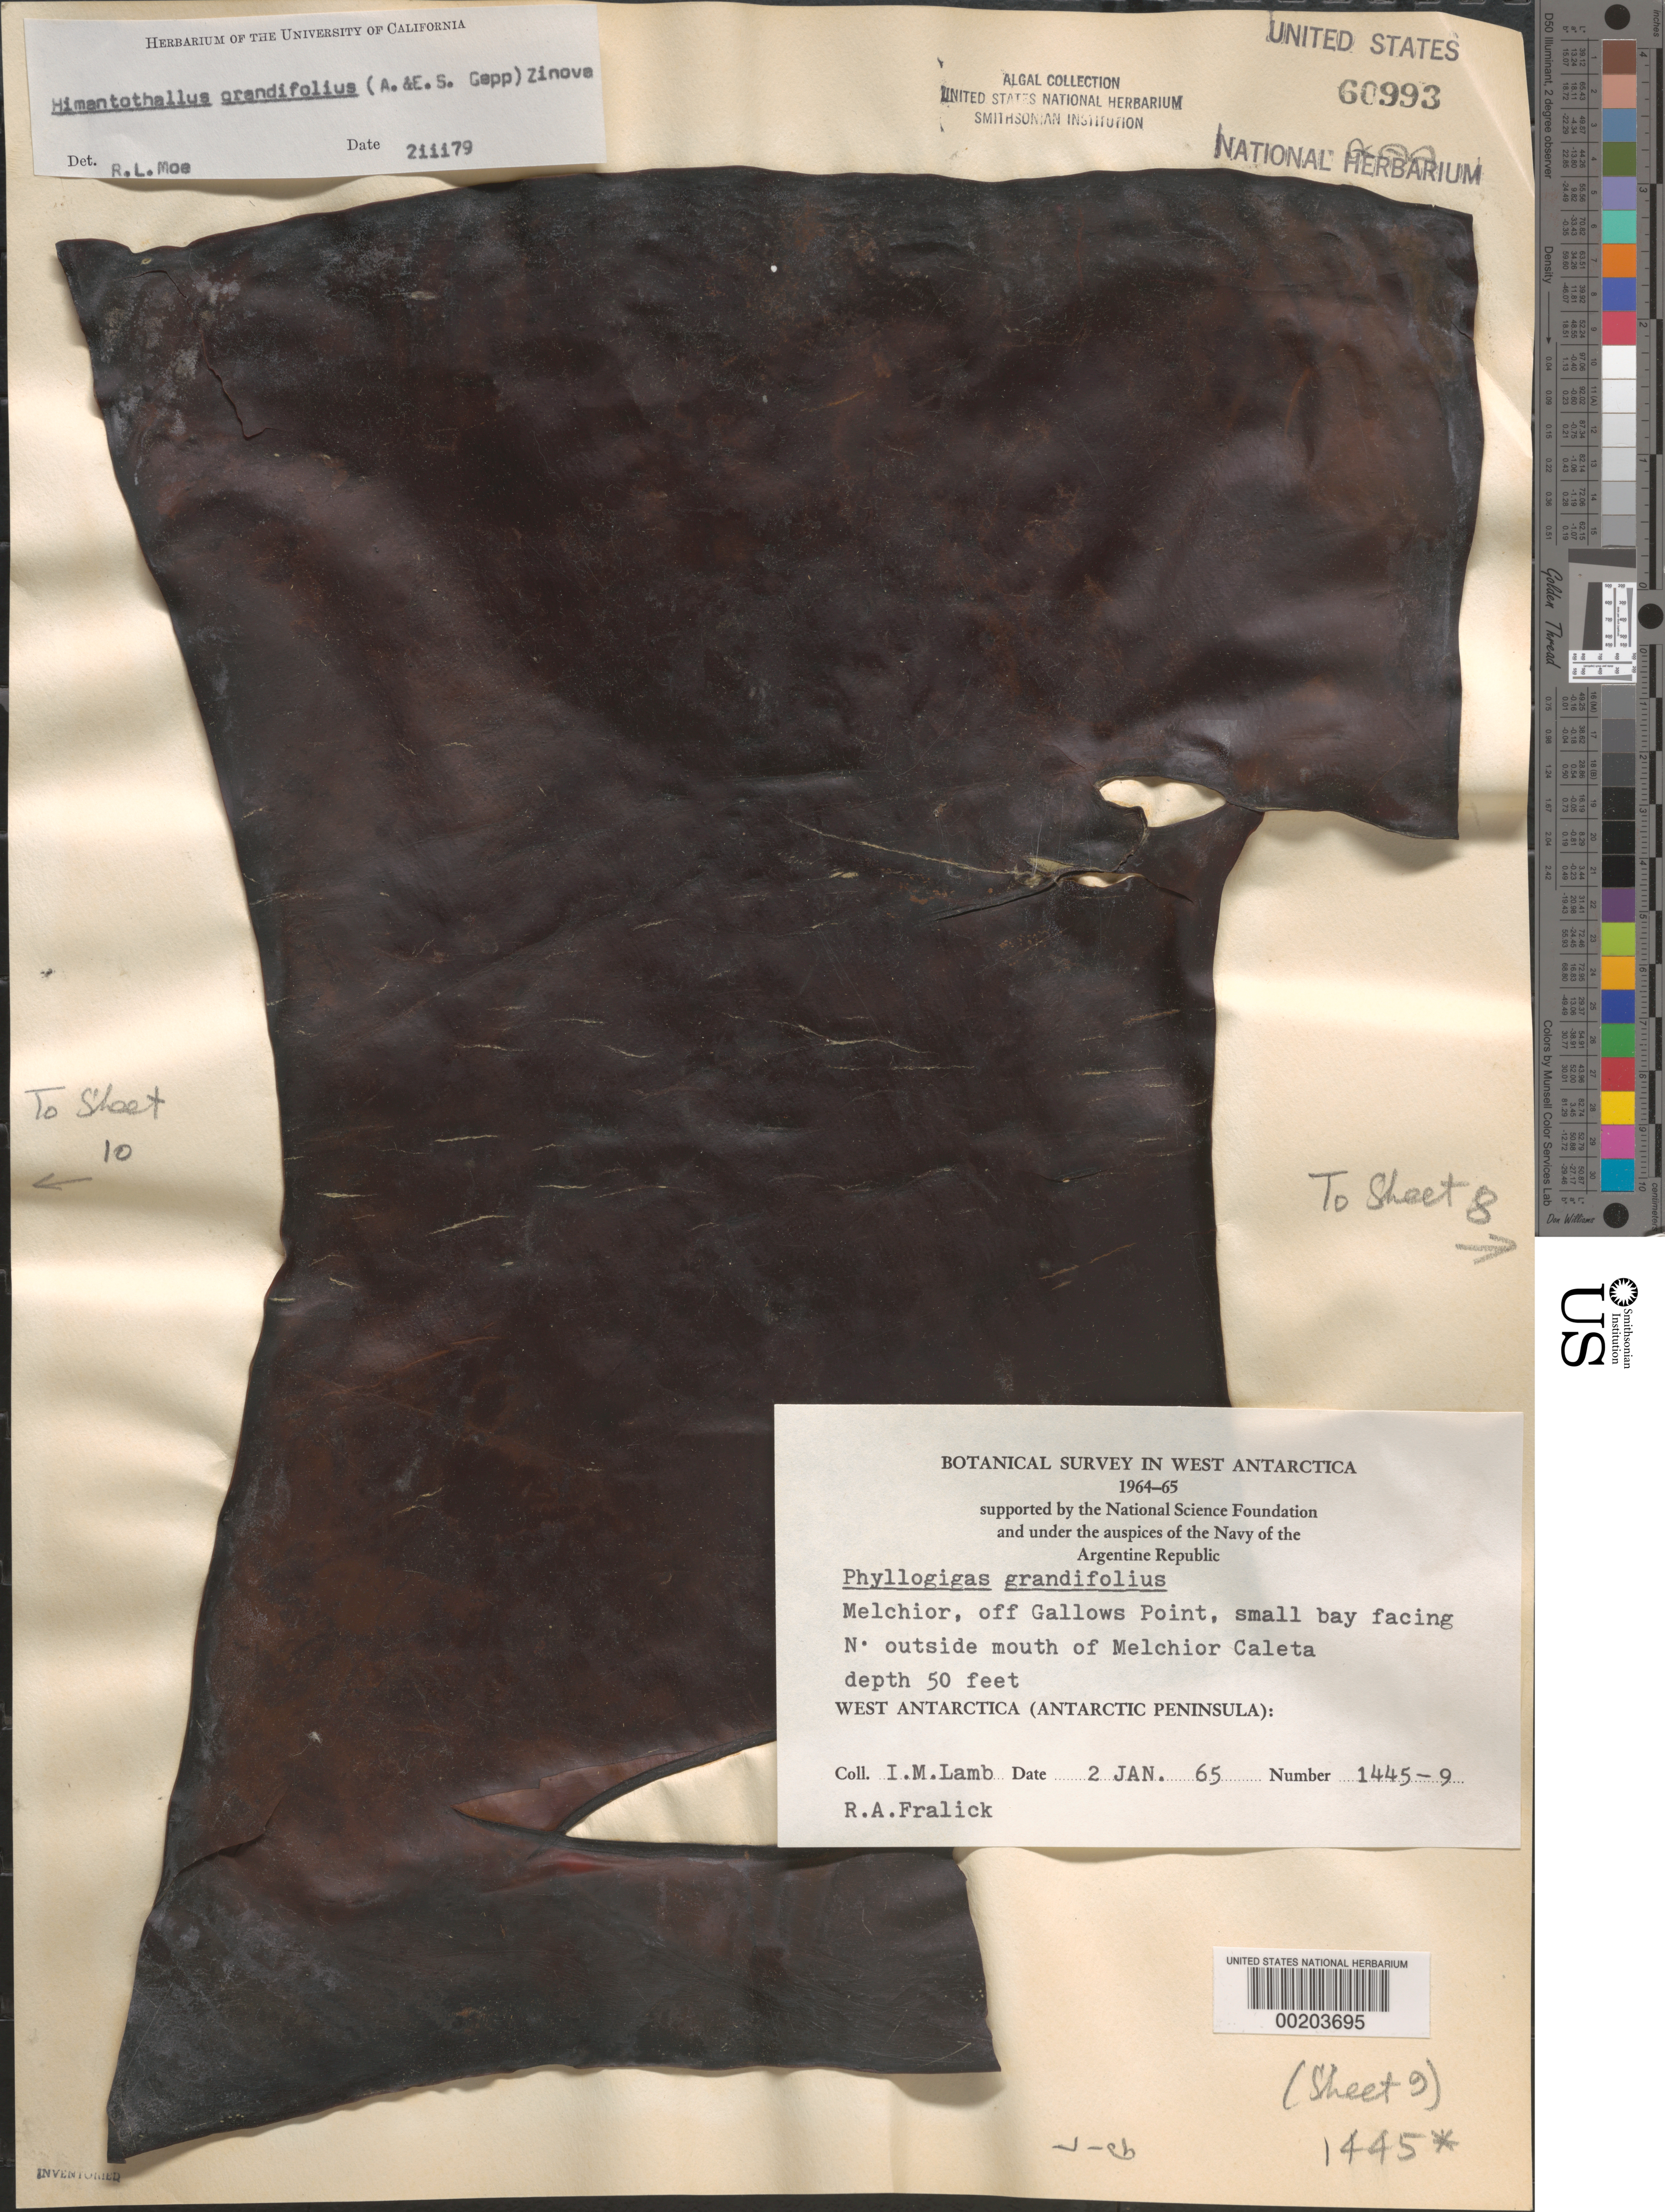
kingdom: Chromista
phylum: Ochrophyta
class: Phaeophyceae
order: Desmarestiales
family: Desmarestiaceae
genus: Himantothallus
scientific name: Himantothallus grandifolius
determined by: Moe, R. L.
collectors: I. M. Lamb & R. Fralick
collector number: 1445-9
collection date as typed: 02 Jan 1965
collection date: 1965-01-02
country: Antarctica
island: Gamma Island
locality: Off Gallows Point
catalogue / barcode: US 60993